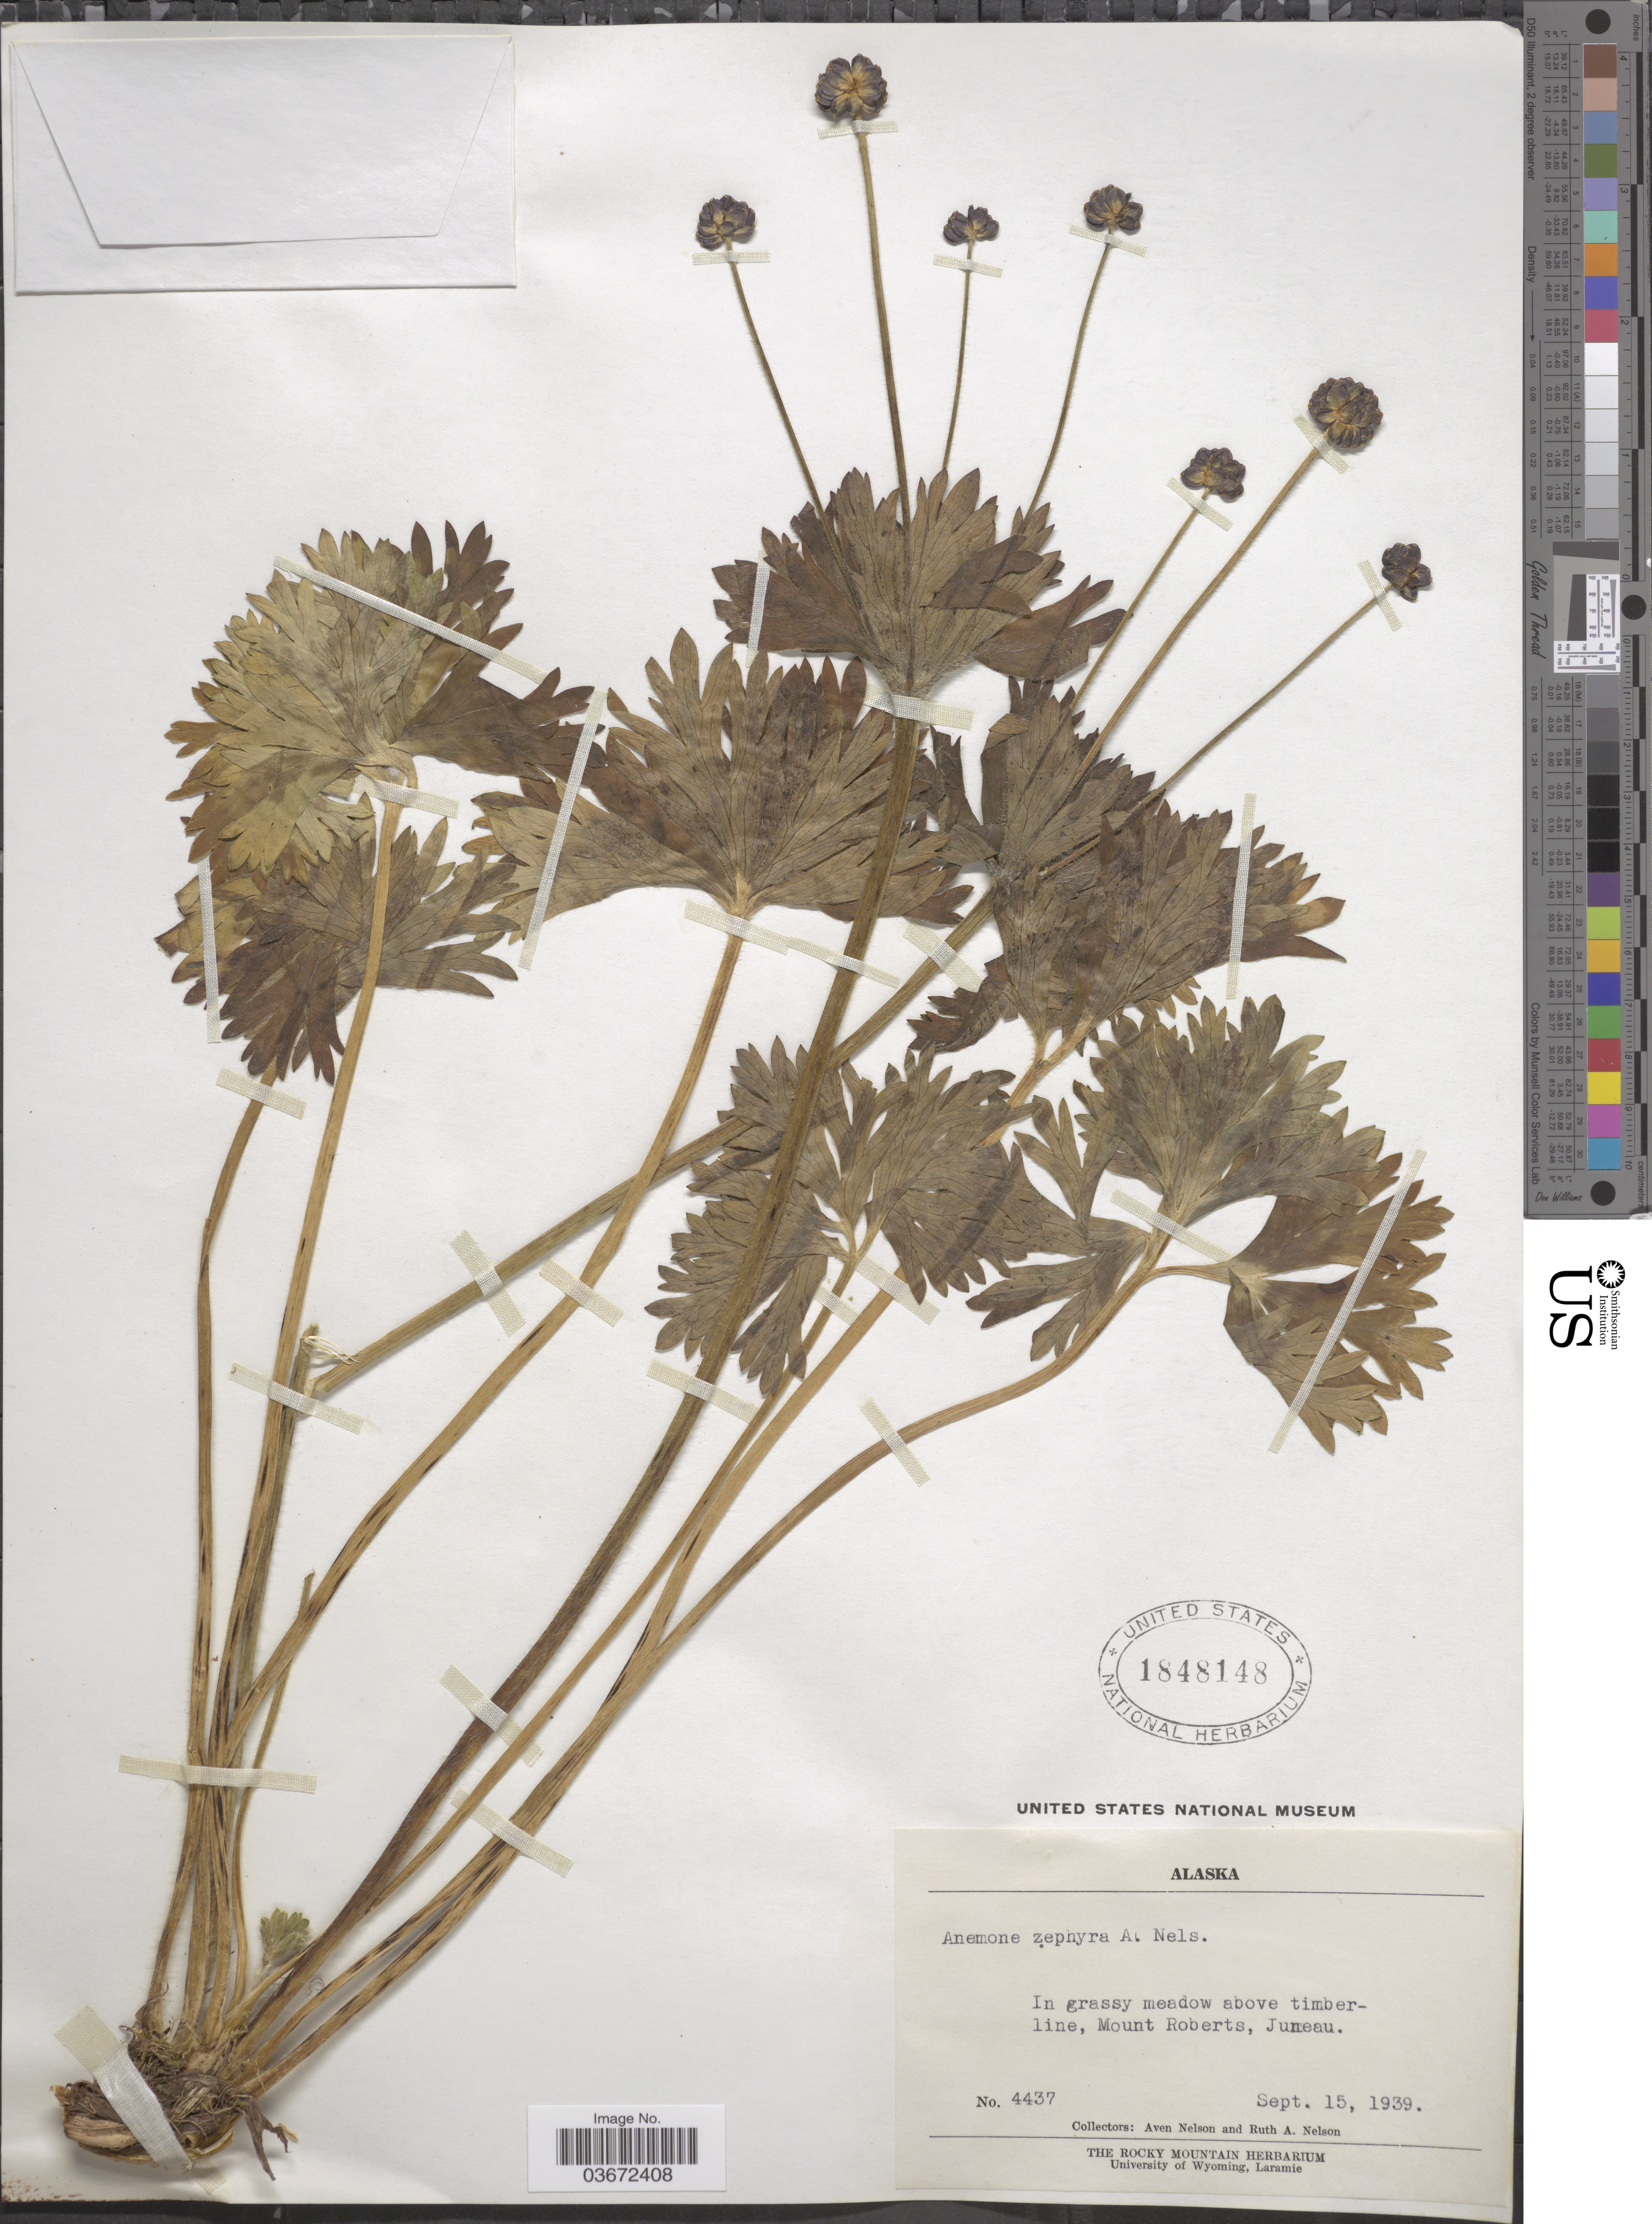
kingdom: Plantae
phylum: Tracheophyta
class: Magnoliopsida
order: Ranunculales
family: Ranunculaceae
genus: Anemone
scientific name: Anemone narcissiflora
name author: L.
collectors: A. Nelson & R. A. Nelson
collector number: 4437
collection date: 1939-09-15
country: United States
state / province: Alaska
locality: Above timberline, Mount Roberts, Juneau.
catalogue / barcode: US 1848148